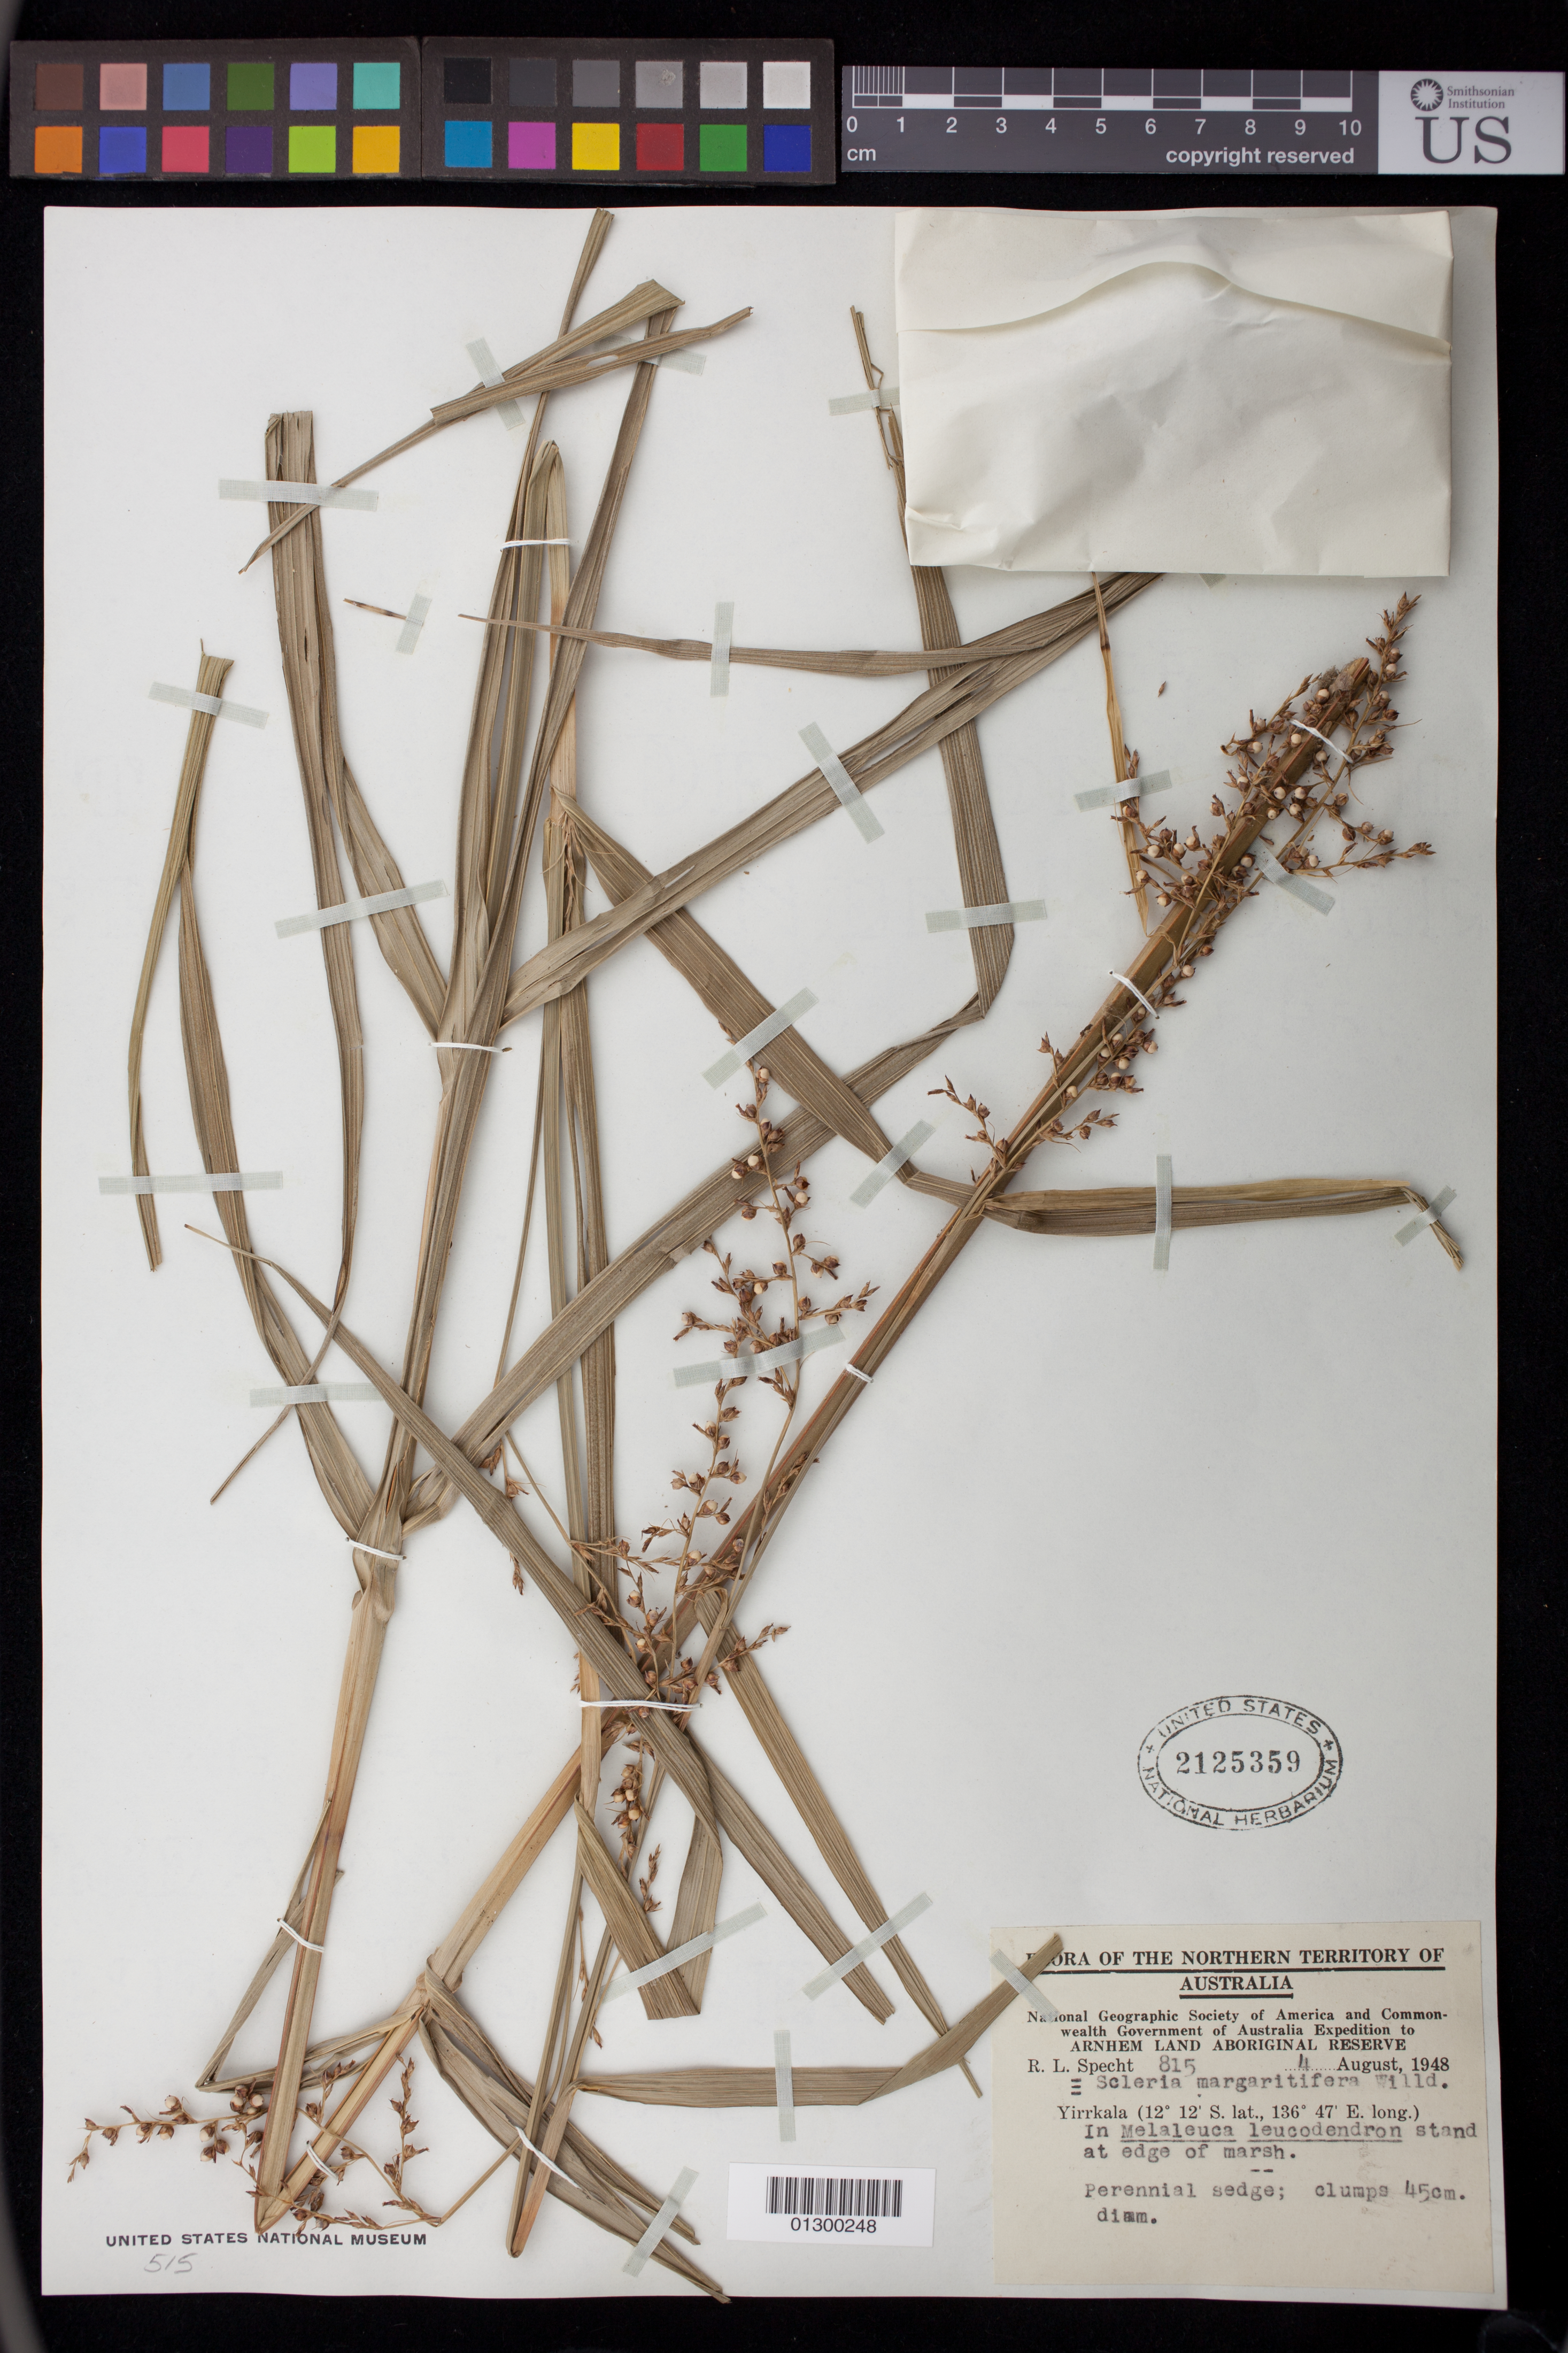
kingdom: Plantae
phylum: Tracheophyta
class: Liliopsida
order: Poales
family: Cyperaceae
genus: Scleria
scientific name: Scleria polycarpa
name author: Boeckeler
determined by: Johnson, L. A. S.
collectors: R. L. Specht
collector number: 815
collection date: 1948-08-04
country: Australia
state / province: Northern Territory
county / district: East Arnhem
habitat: In Melaleuca leucodendron stand at edge of marsh.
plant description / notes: Perennial sedge; clumps 45 cm. diam.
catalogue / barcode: US 2125359